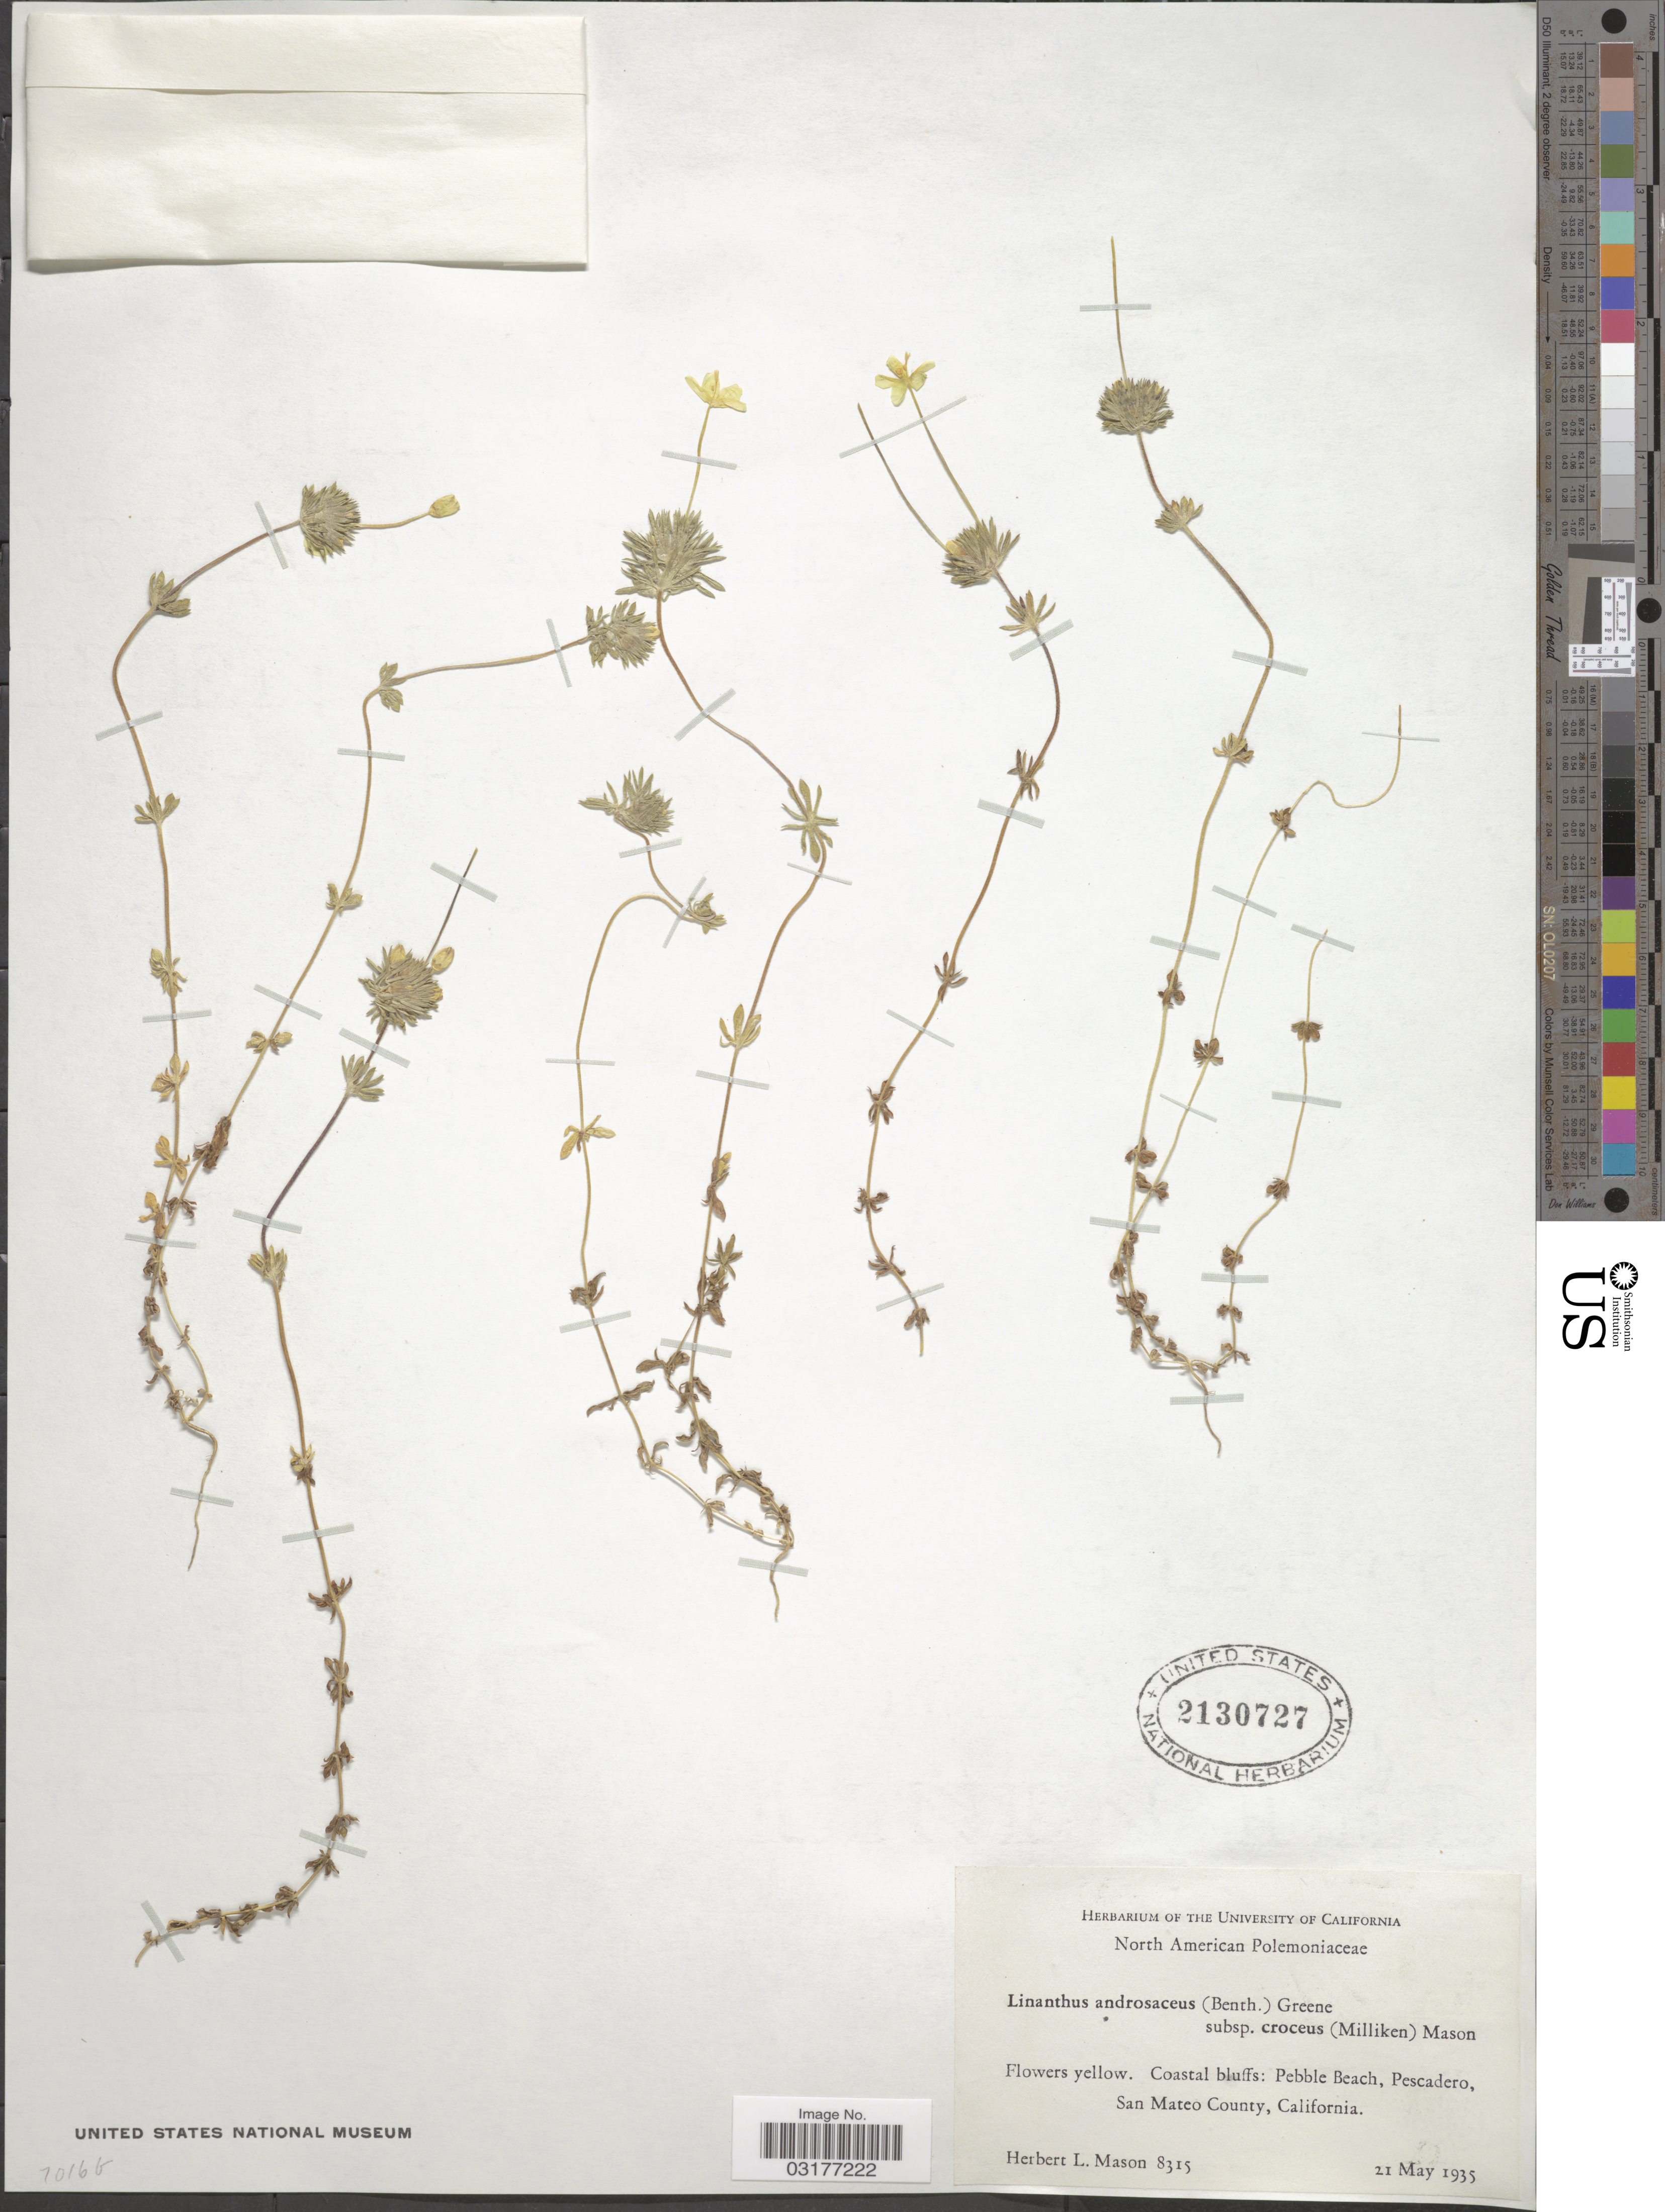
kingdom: Plantae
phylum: Tracheophyta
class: Magnoliopsida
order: Ericales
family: Polemoniaceae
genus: Leptosiphon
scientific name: Leptosiphon parviflorus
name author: Benth.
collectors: H. L. Mason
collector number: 8315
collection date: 1935-05-21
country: United States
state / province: California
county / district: San Mateo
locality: Coastal bluffs: Pebble Beach, Pescadero, San Mateo County.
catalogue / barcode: US 2130727